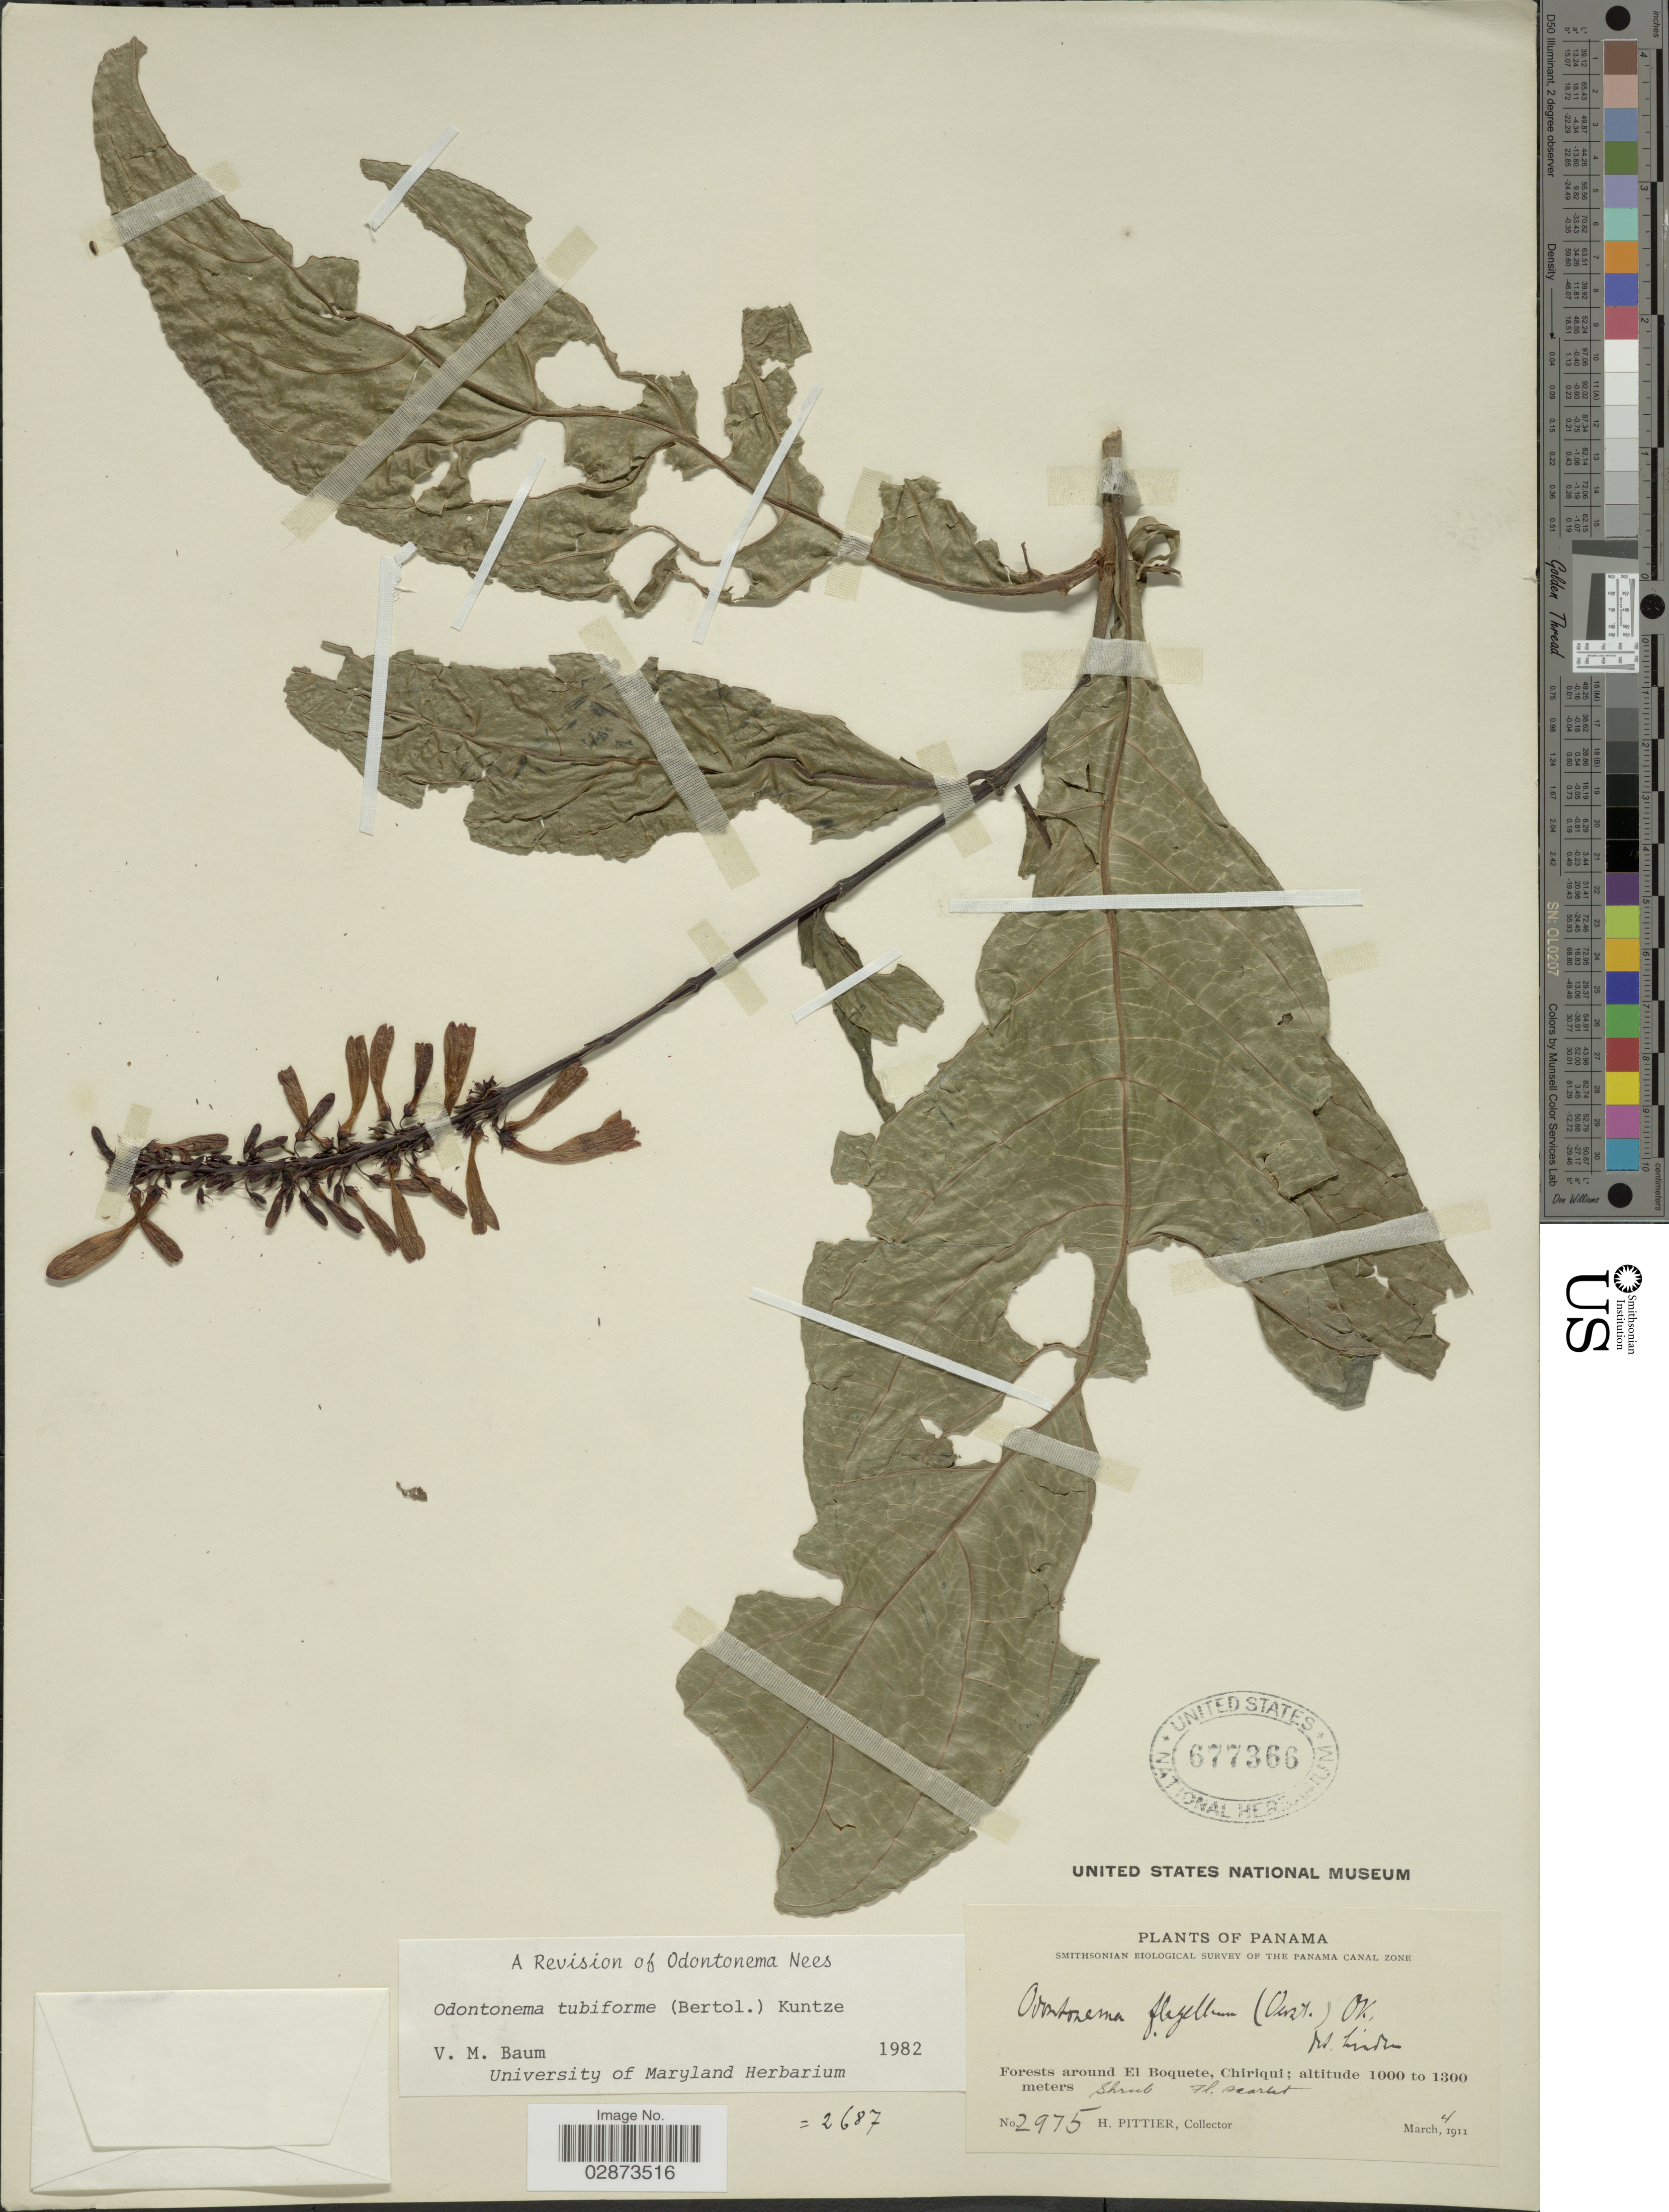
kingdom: Plantae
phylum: Tracheophyta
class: Magnoliopsida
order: Lamiales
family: Acanthaceae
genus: Odontonema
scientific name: Odontonema tubaeforme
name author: (Bertol.) Kuntze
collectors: H. F. Pittier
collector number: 2975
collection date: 1911-03-04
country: Panama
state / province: Chiriqui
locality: Forests around El Boquete, Chiriqui.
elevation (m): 1000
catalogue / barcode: US 677366